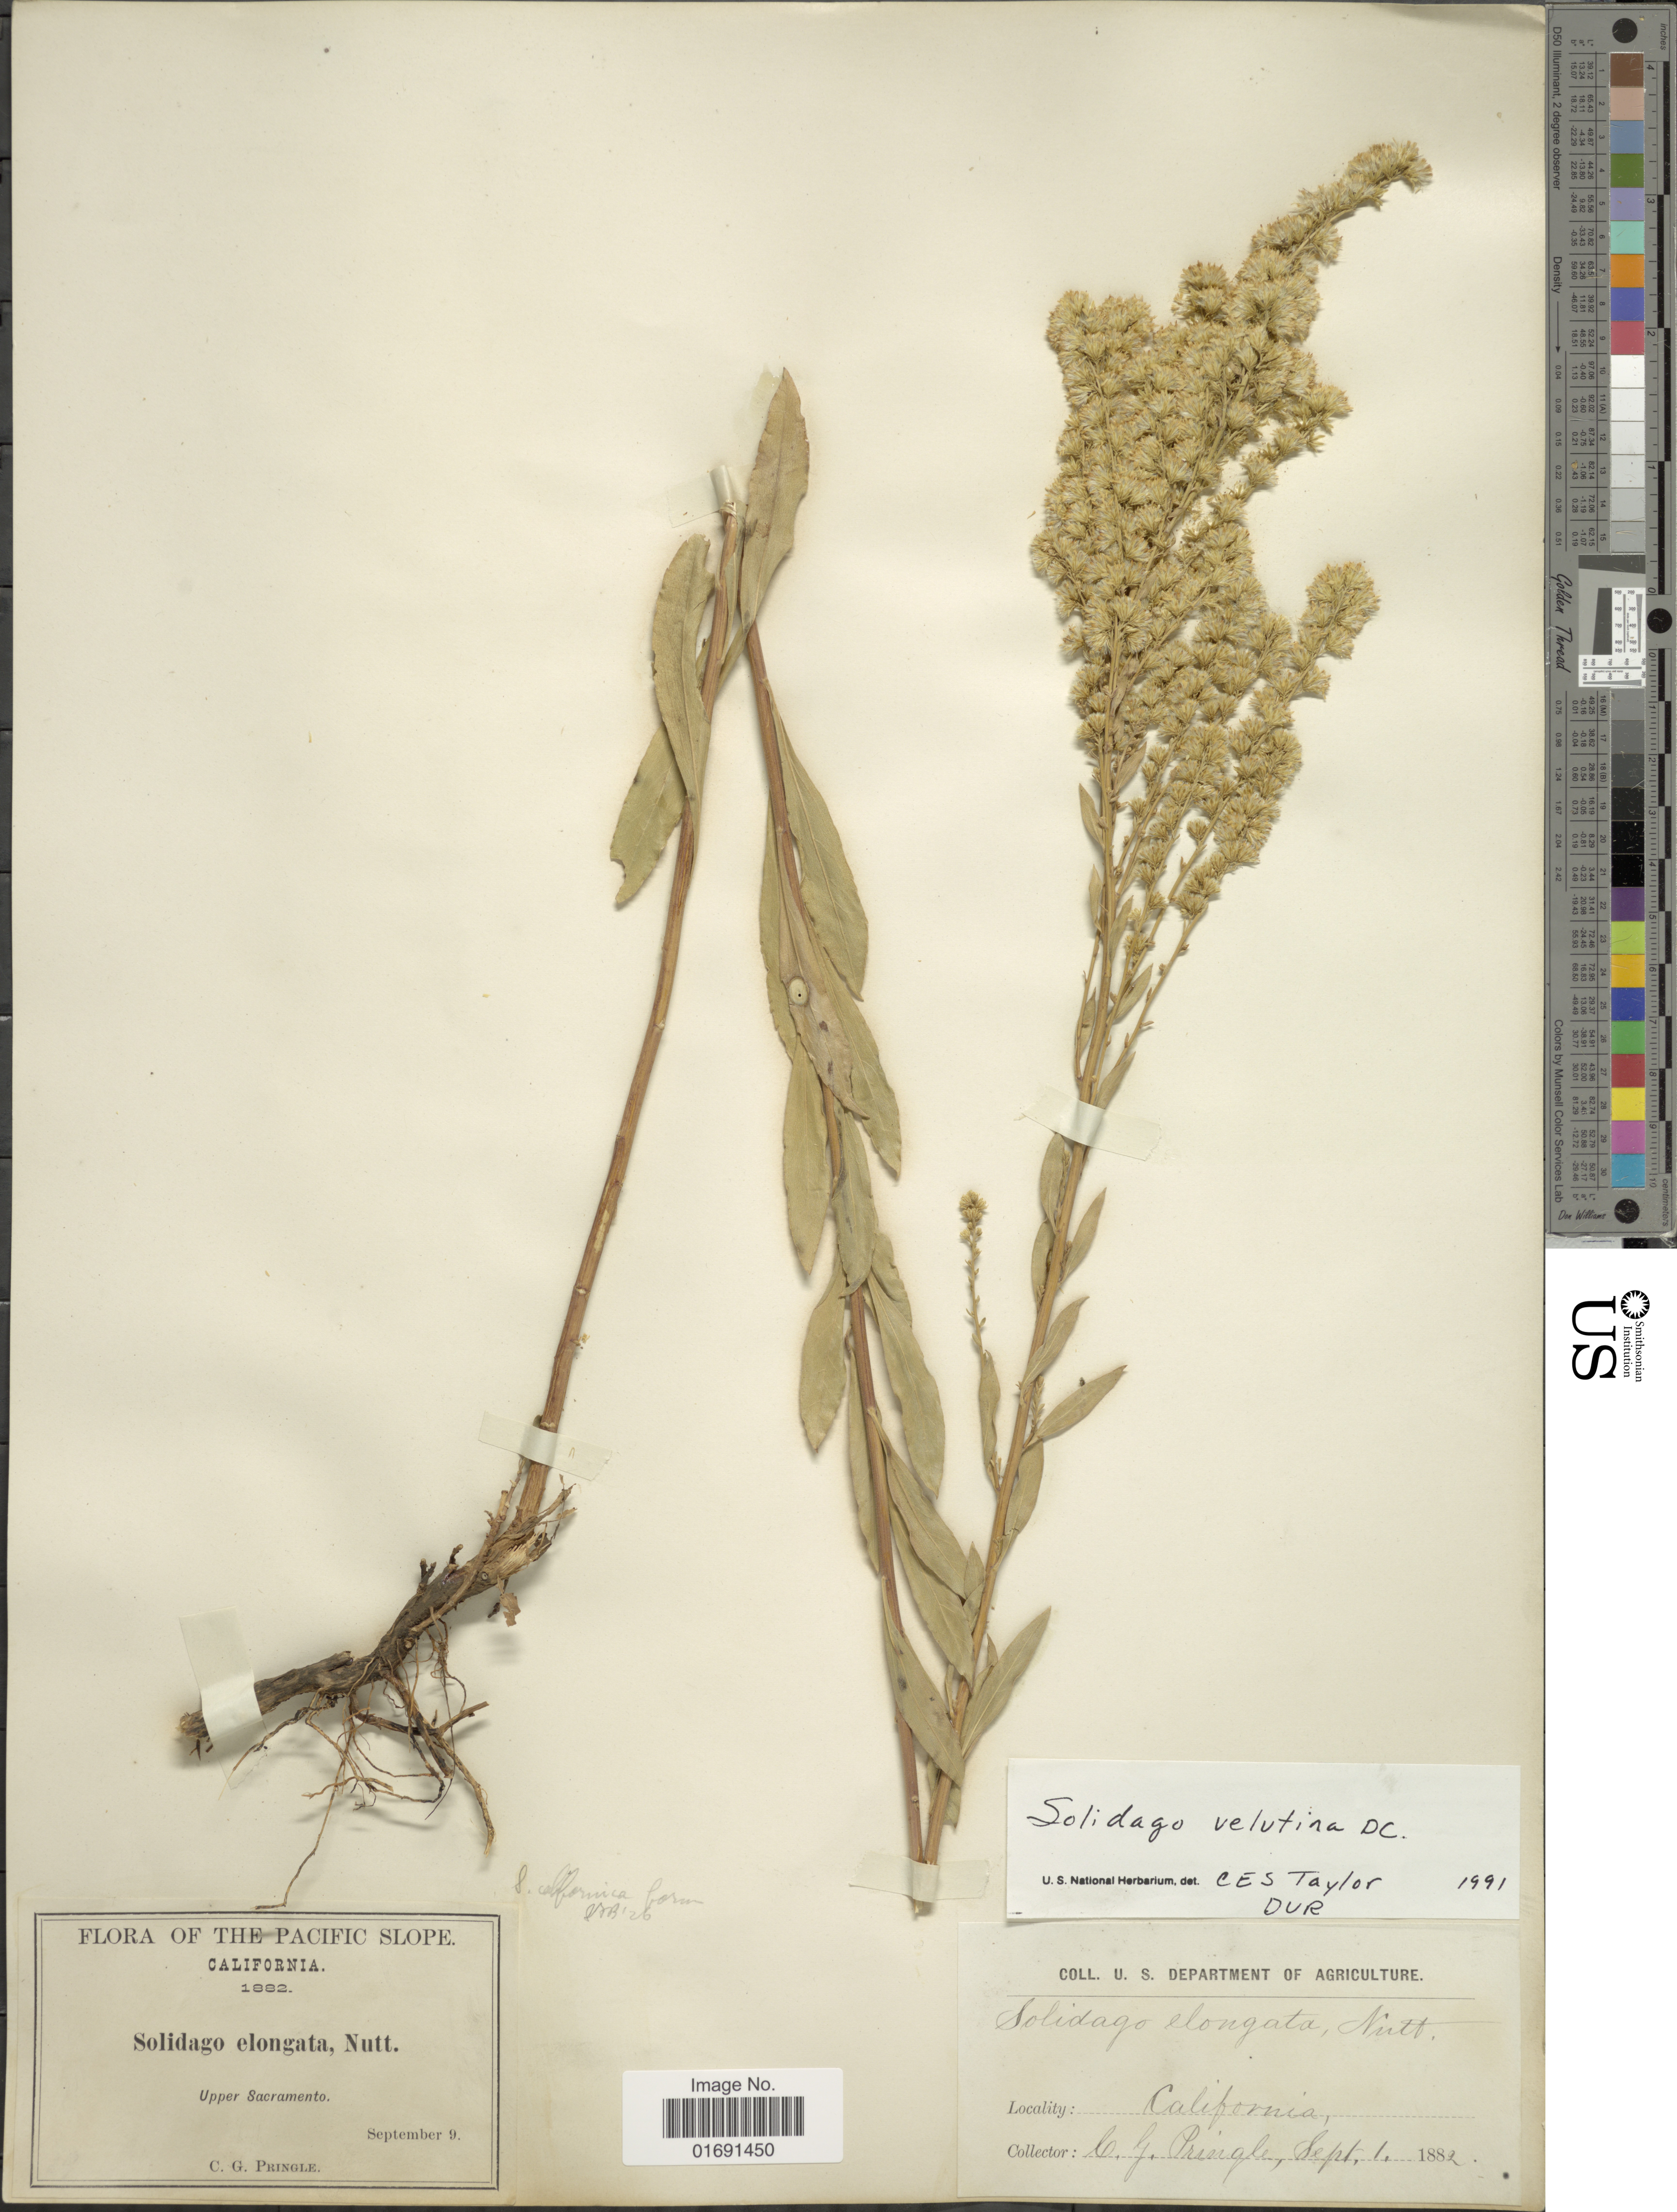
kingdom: Plantae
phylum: Tracheophyta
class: Magnoliopsida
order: Asterales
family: Asteraceae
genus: Solidago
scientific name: Solidago velutina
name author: DC.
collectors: C. G. Pringle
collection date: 1882-09-01/1882-09-09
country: United States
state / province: California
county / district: Sacramento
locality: Pacific Slope, upper Sacramento